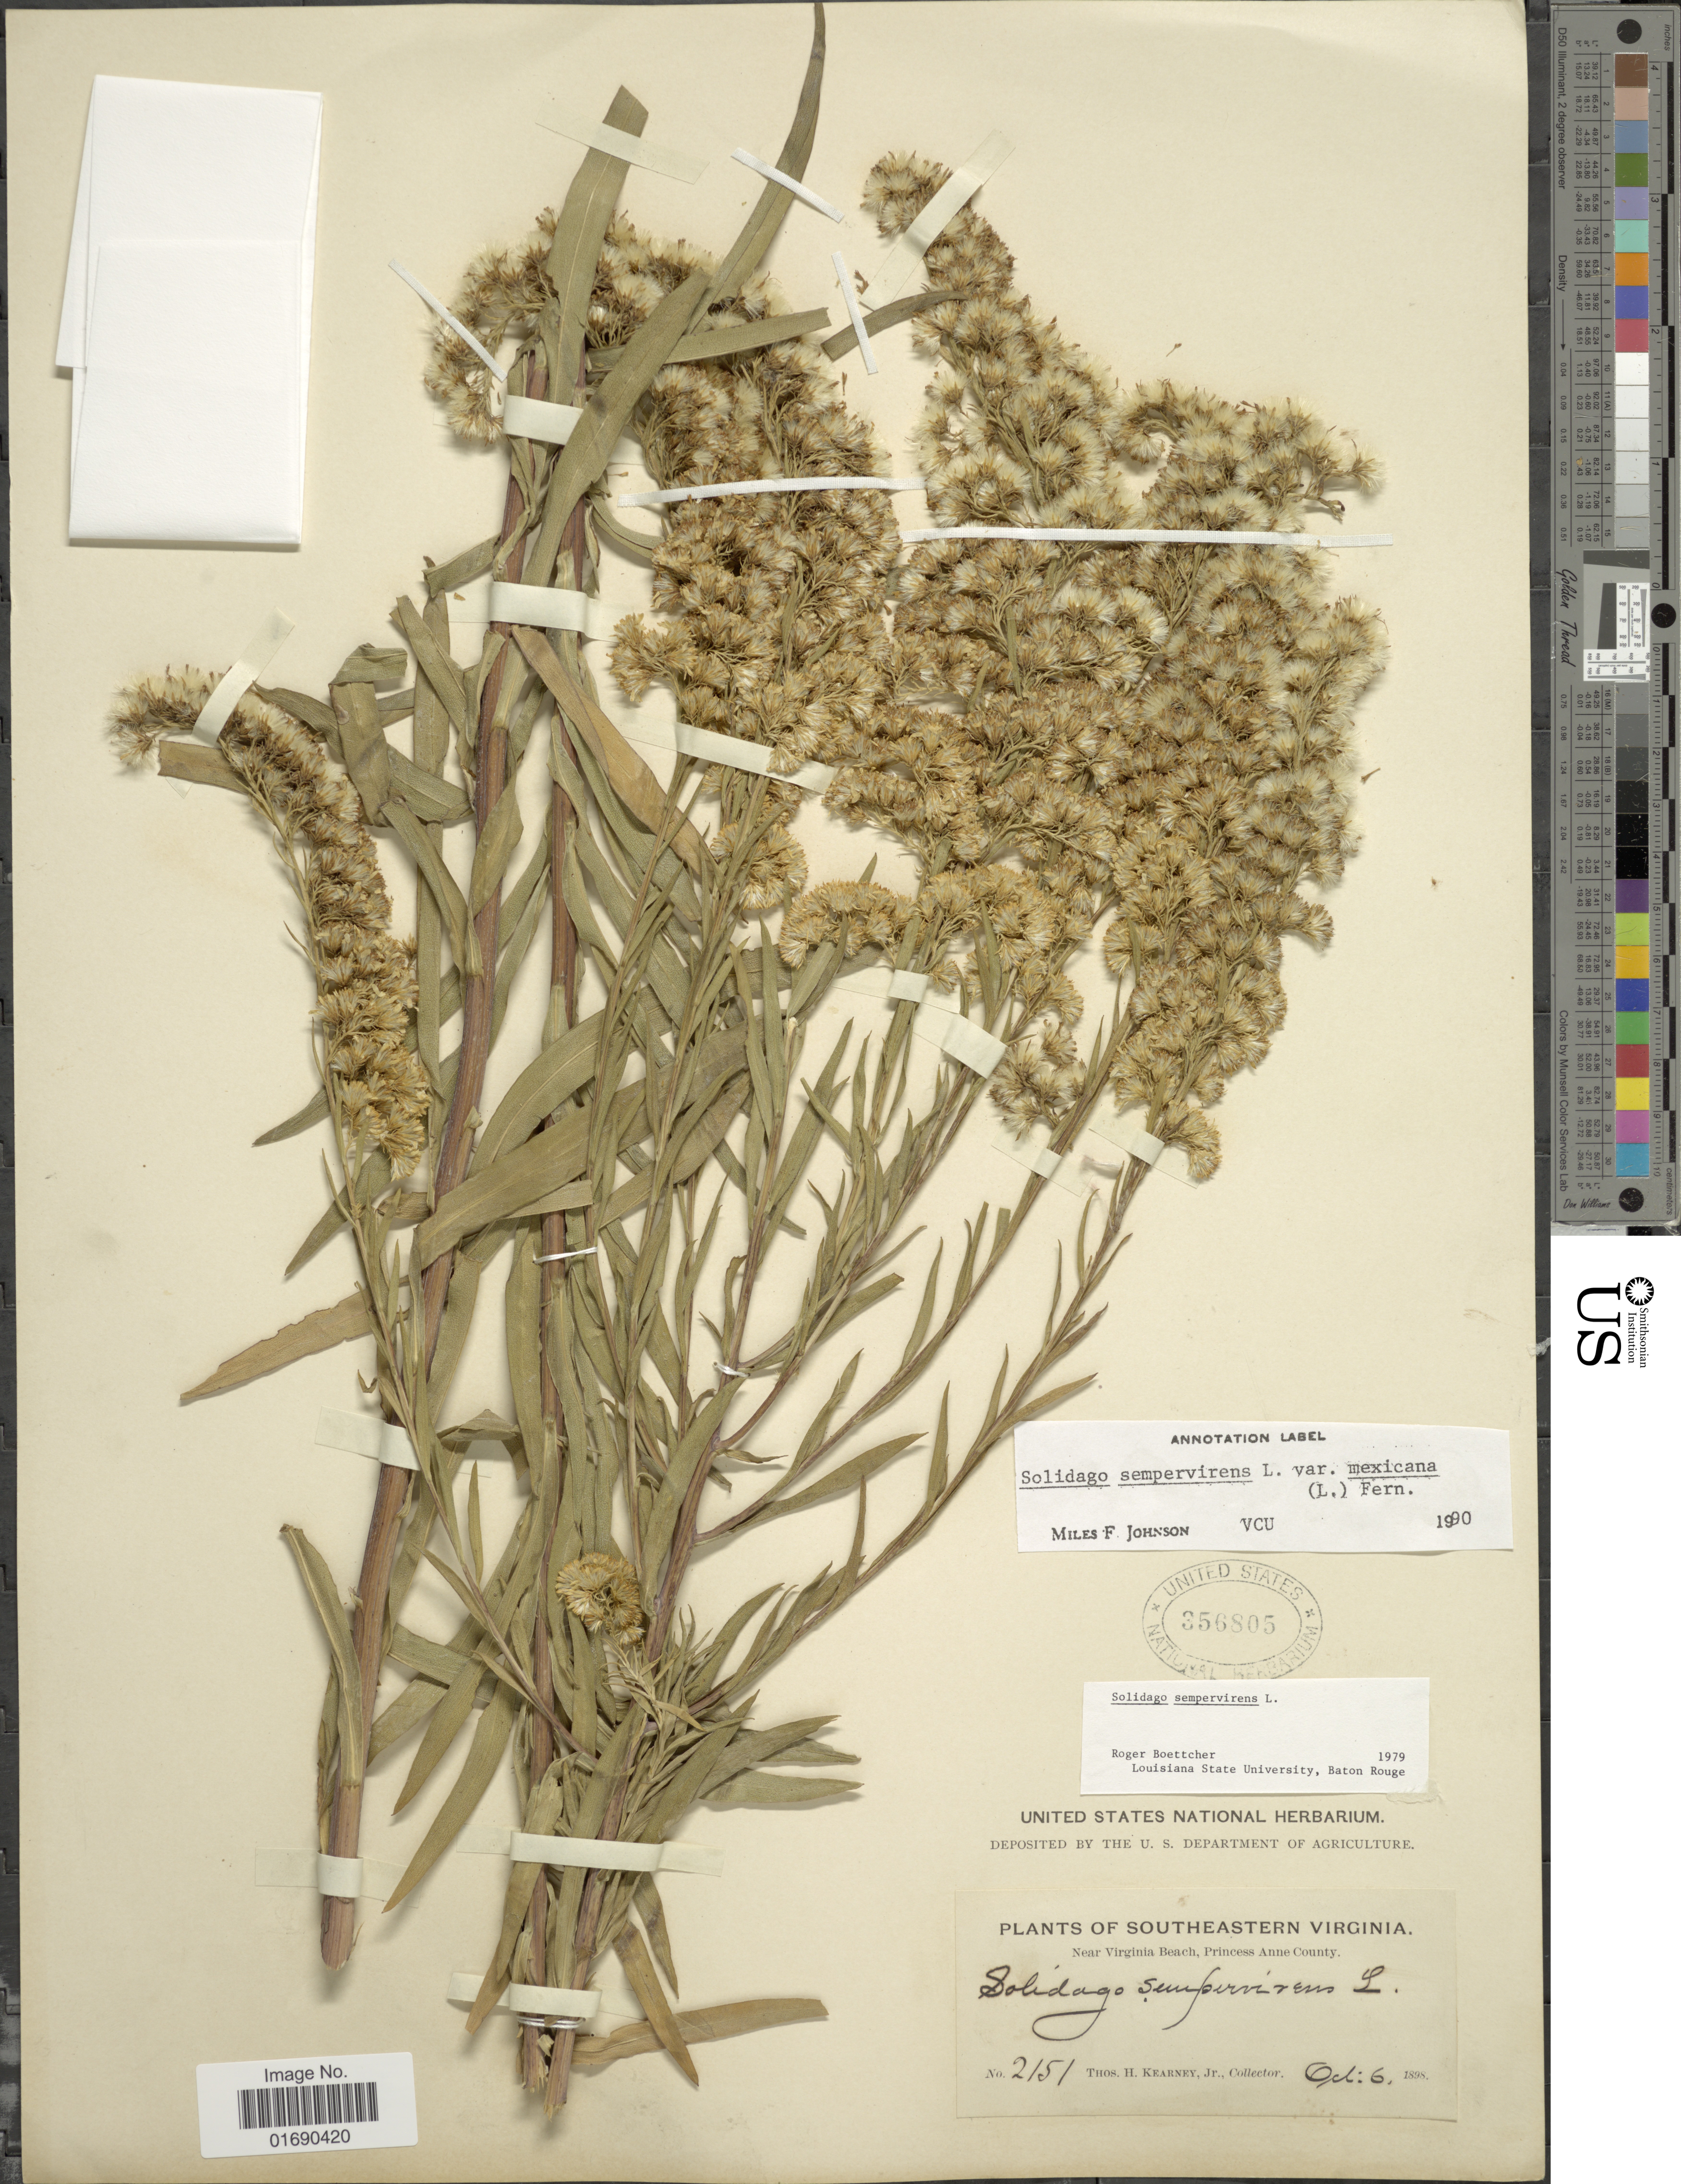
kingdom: Plantae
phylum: Tracheophyta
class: Magnoliopsida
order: Asterales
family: Asteraceae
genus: Solidago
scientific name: Solidago sempervirens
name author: L.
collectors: T. H. Kearney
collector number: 2151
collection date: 1898-10-06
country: United States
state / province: Virginia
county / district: City of Virginia Beach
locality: Southeastern Virginia, Near Virginia Beach, Princess Anne (=historic county name) County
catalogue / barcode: US 356805